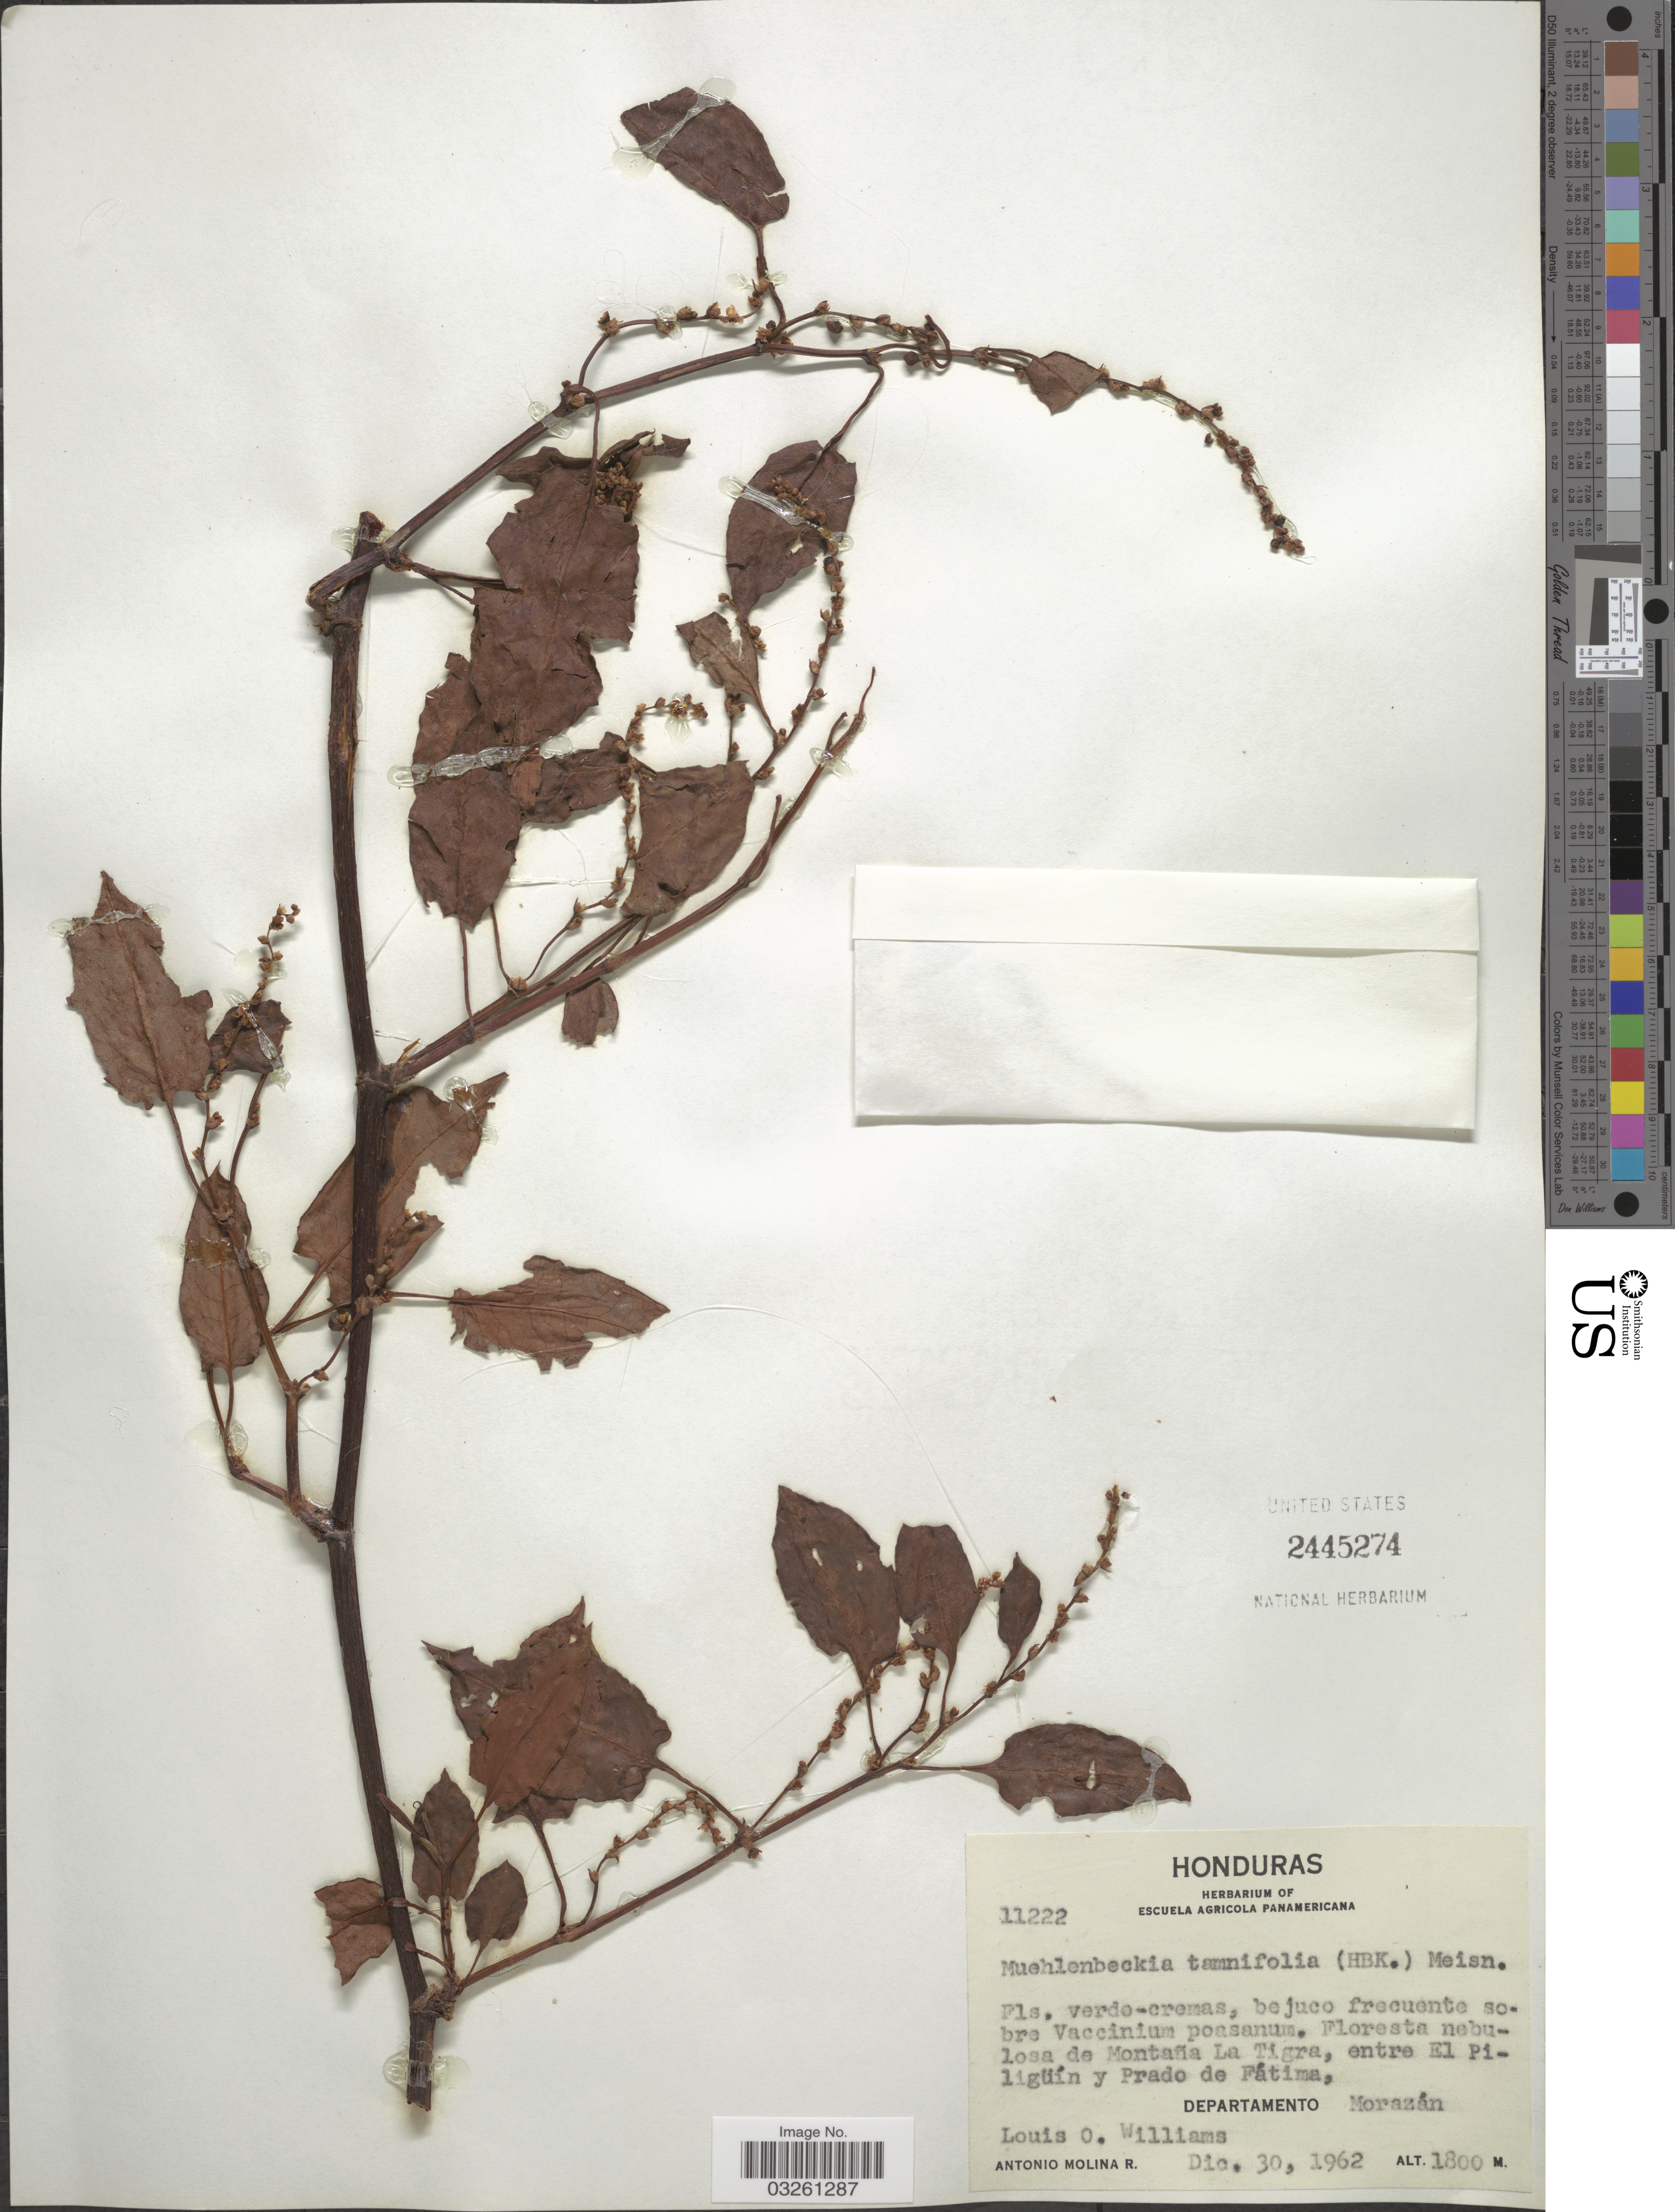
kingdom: Plantae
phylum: Tracheophyta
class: Magnoliopsida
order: Caryophyllales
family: Polygonaceae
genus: Muehlenbeckia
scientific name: Muehlenbeckia tamnifolia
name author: (Kunth) Meisn.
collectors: L. O. Williams & A. Molina R.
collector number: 11222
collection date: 1962-12-30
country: Honduras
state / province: Fco. Morazán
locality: Floresta nebulosa de Montaña La Tigra, entre El Piligüín y Prado de Fátima, Departamento Morazán.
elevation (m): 1800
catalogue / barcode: US 2445274